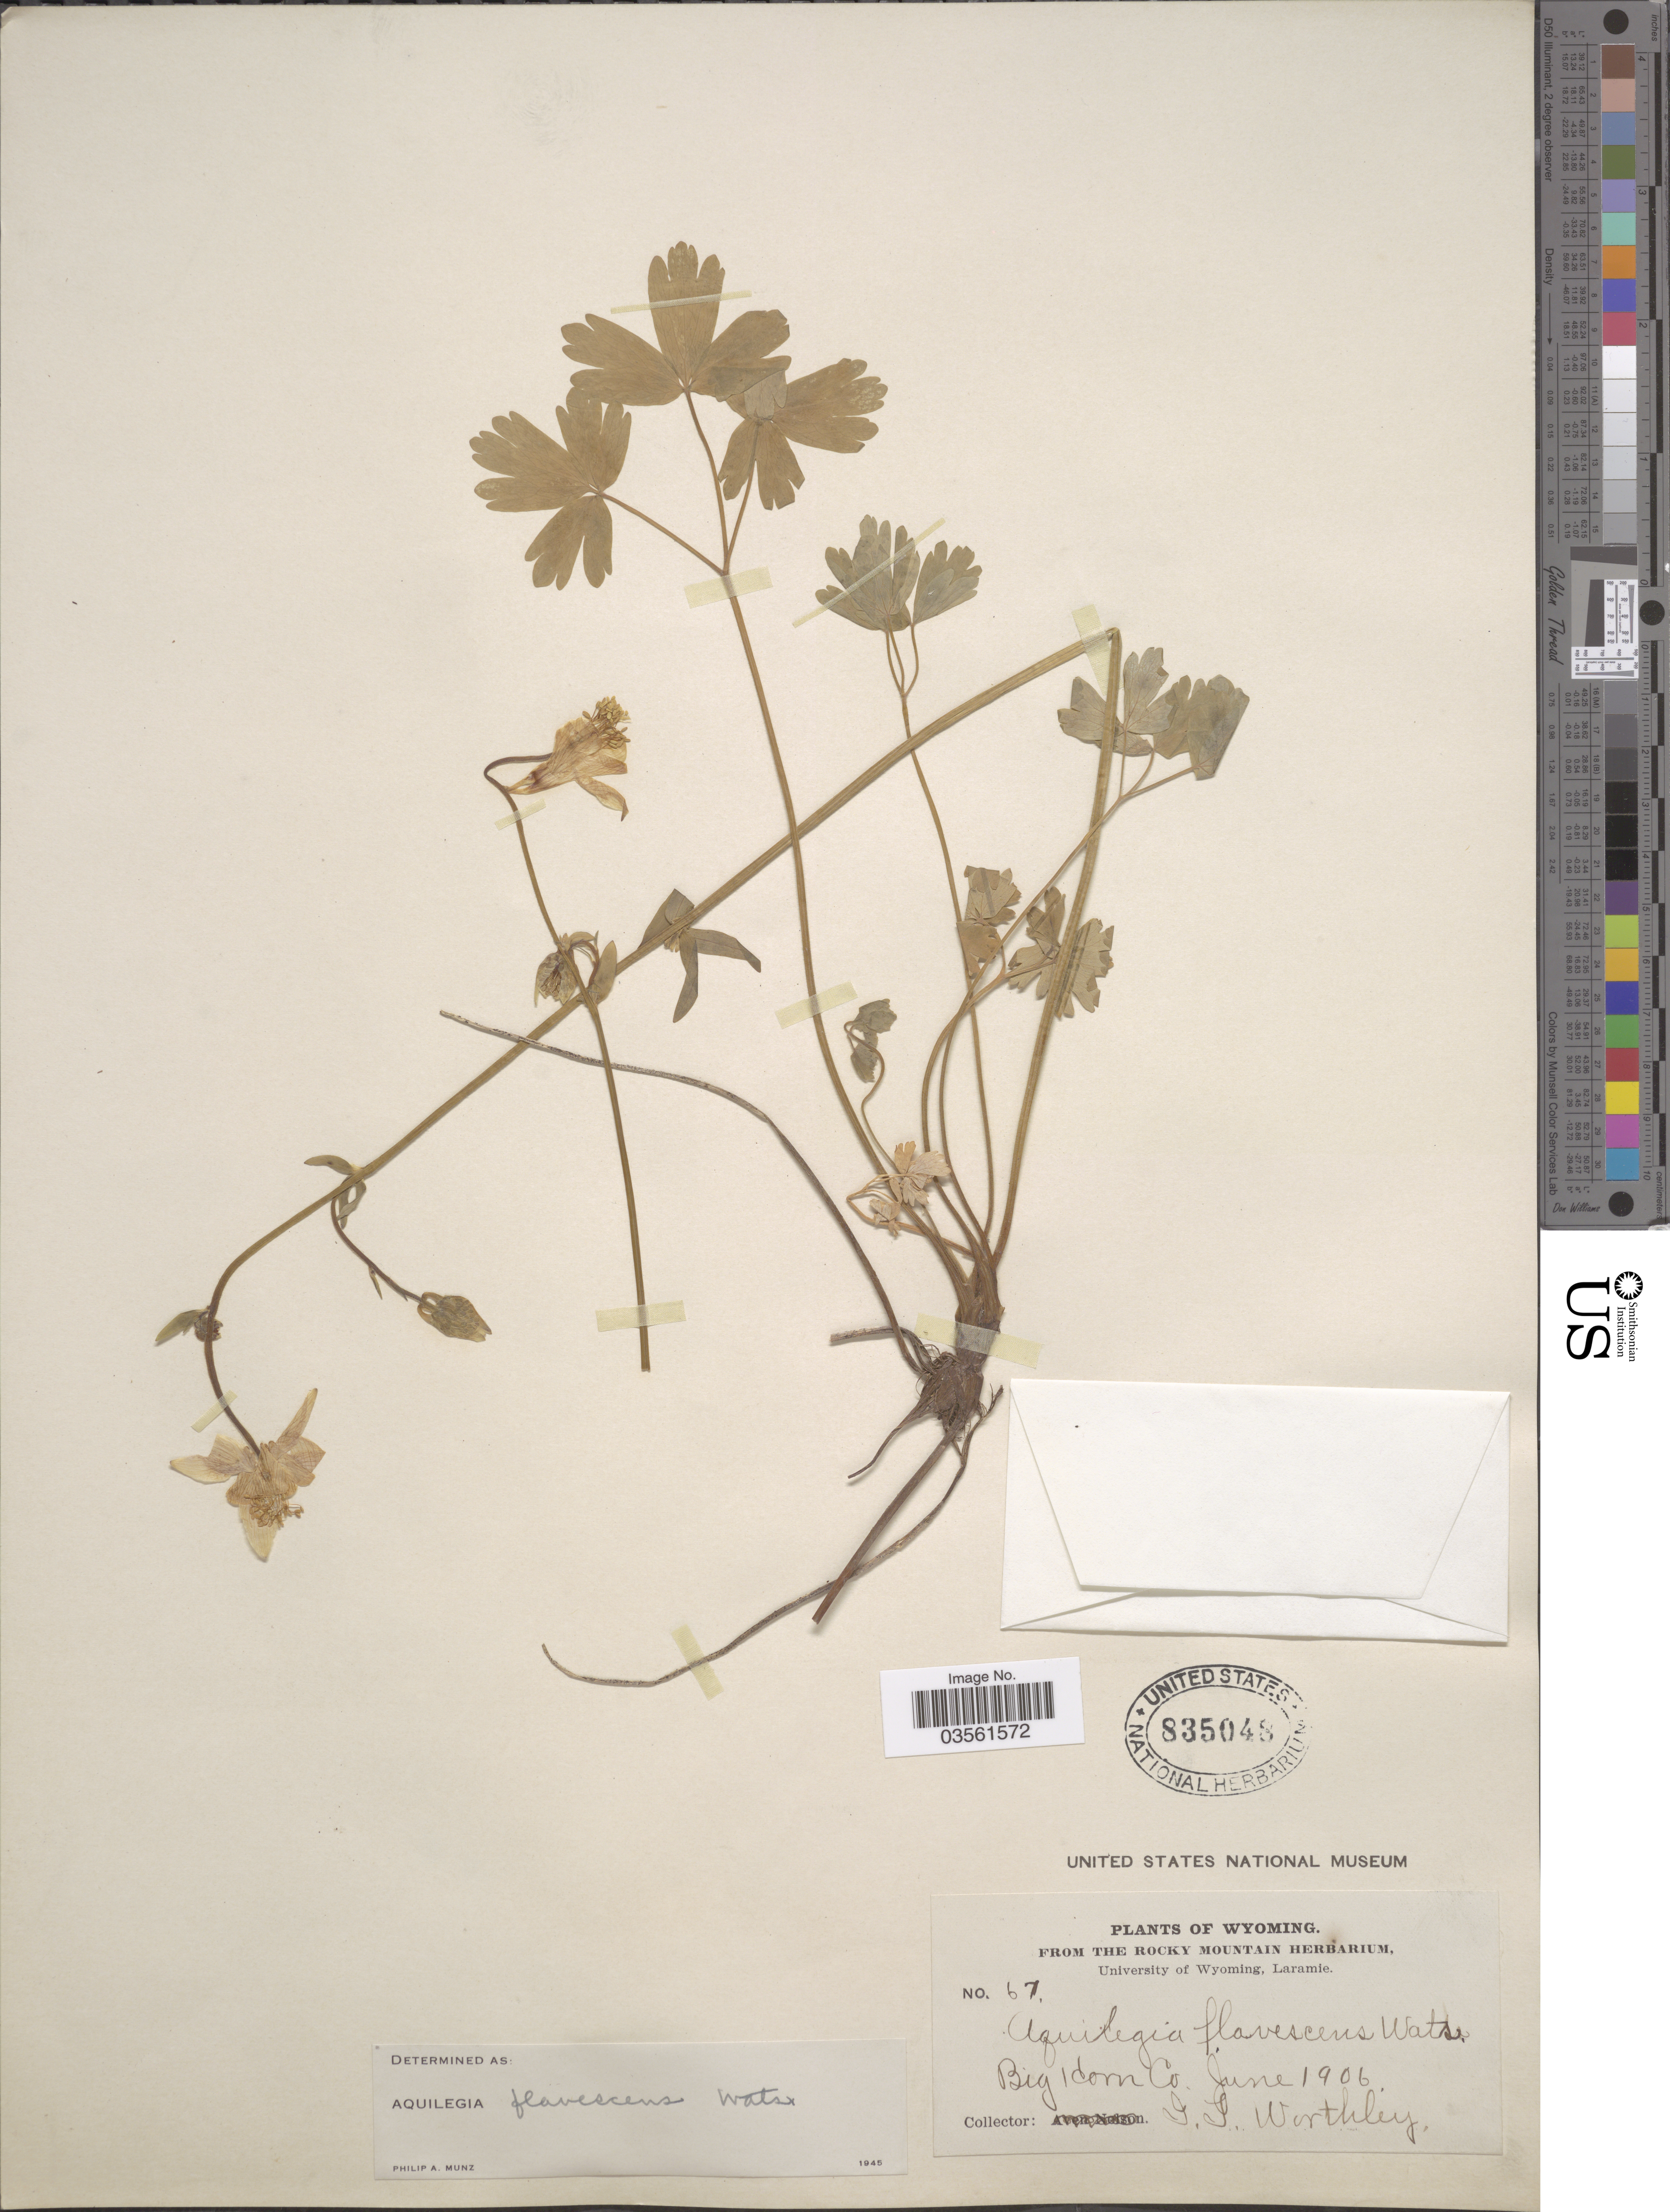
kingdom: Plantae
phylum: Tracheophyta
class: Magnoliopsida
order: Ranunculales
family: Ranunculaceae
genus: Aquilegia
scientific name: Aquilegia flavescens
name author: S. Watson in C. King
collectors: J. Worthley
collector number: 67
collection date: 1906-06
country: United States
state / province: Wyoming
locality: Big Horn Co.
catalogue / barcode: US 835048